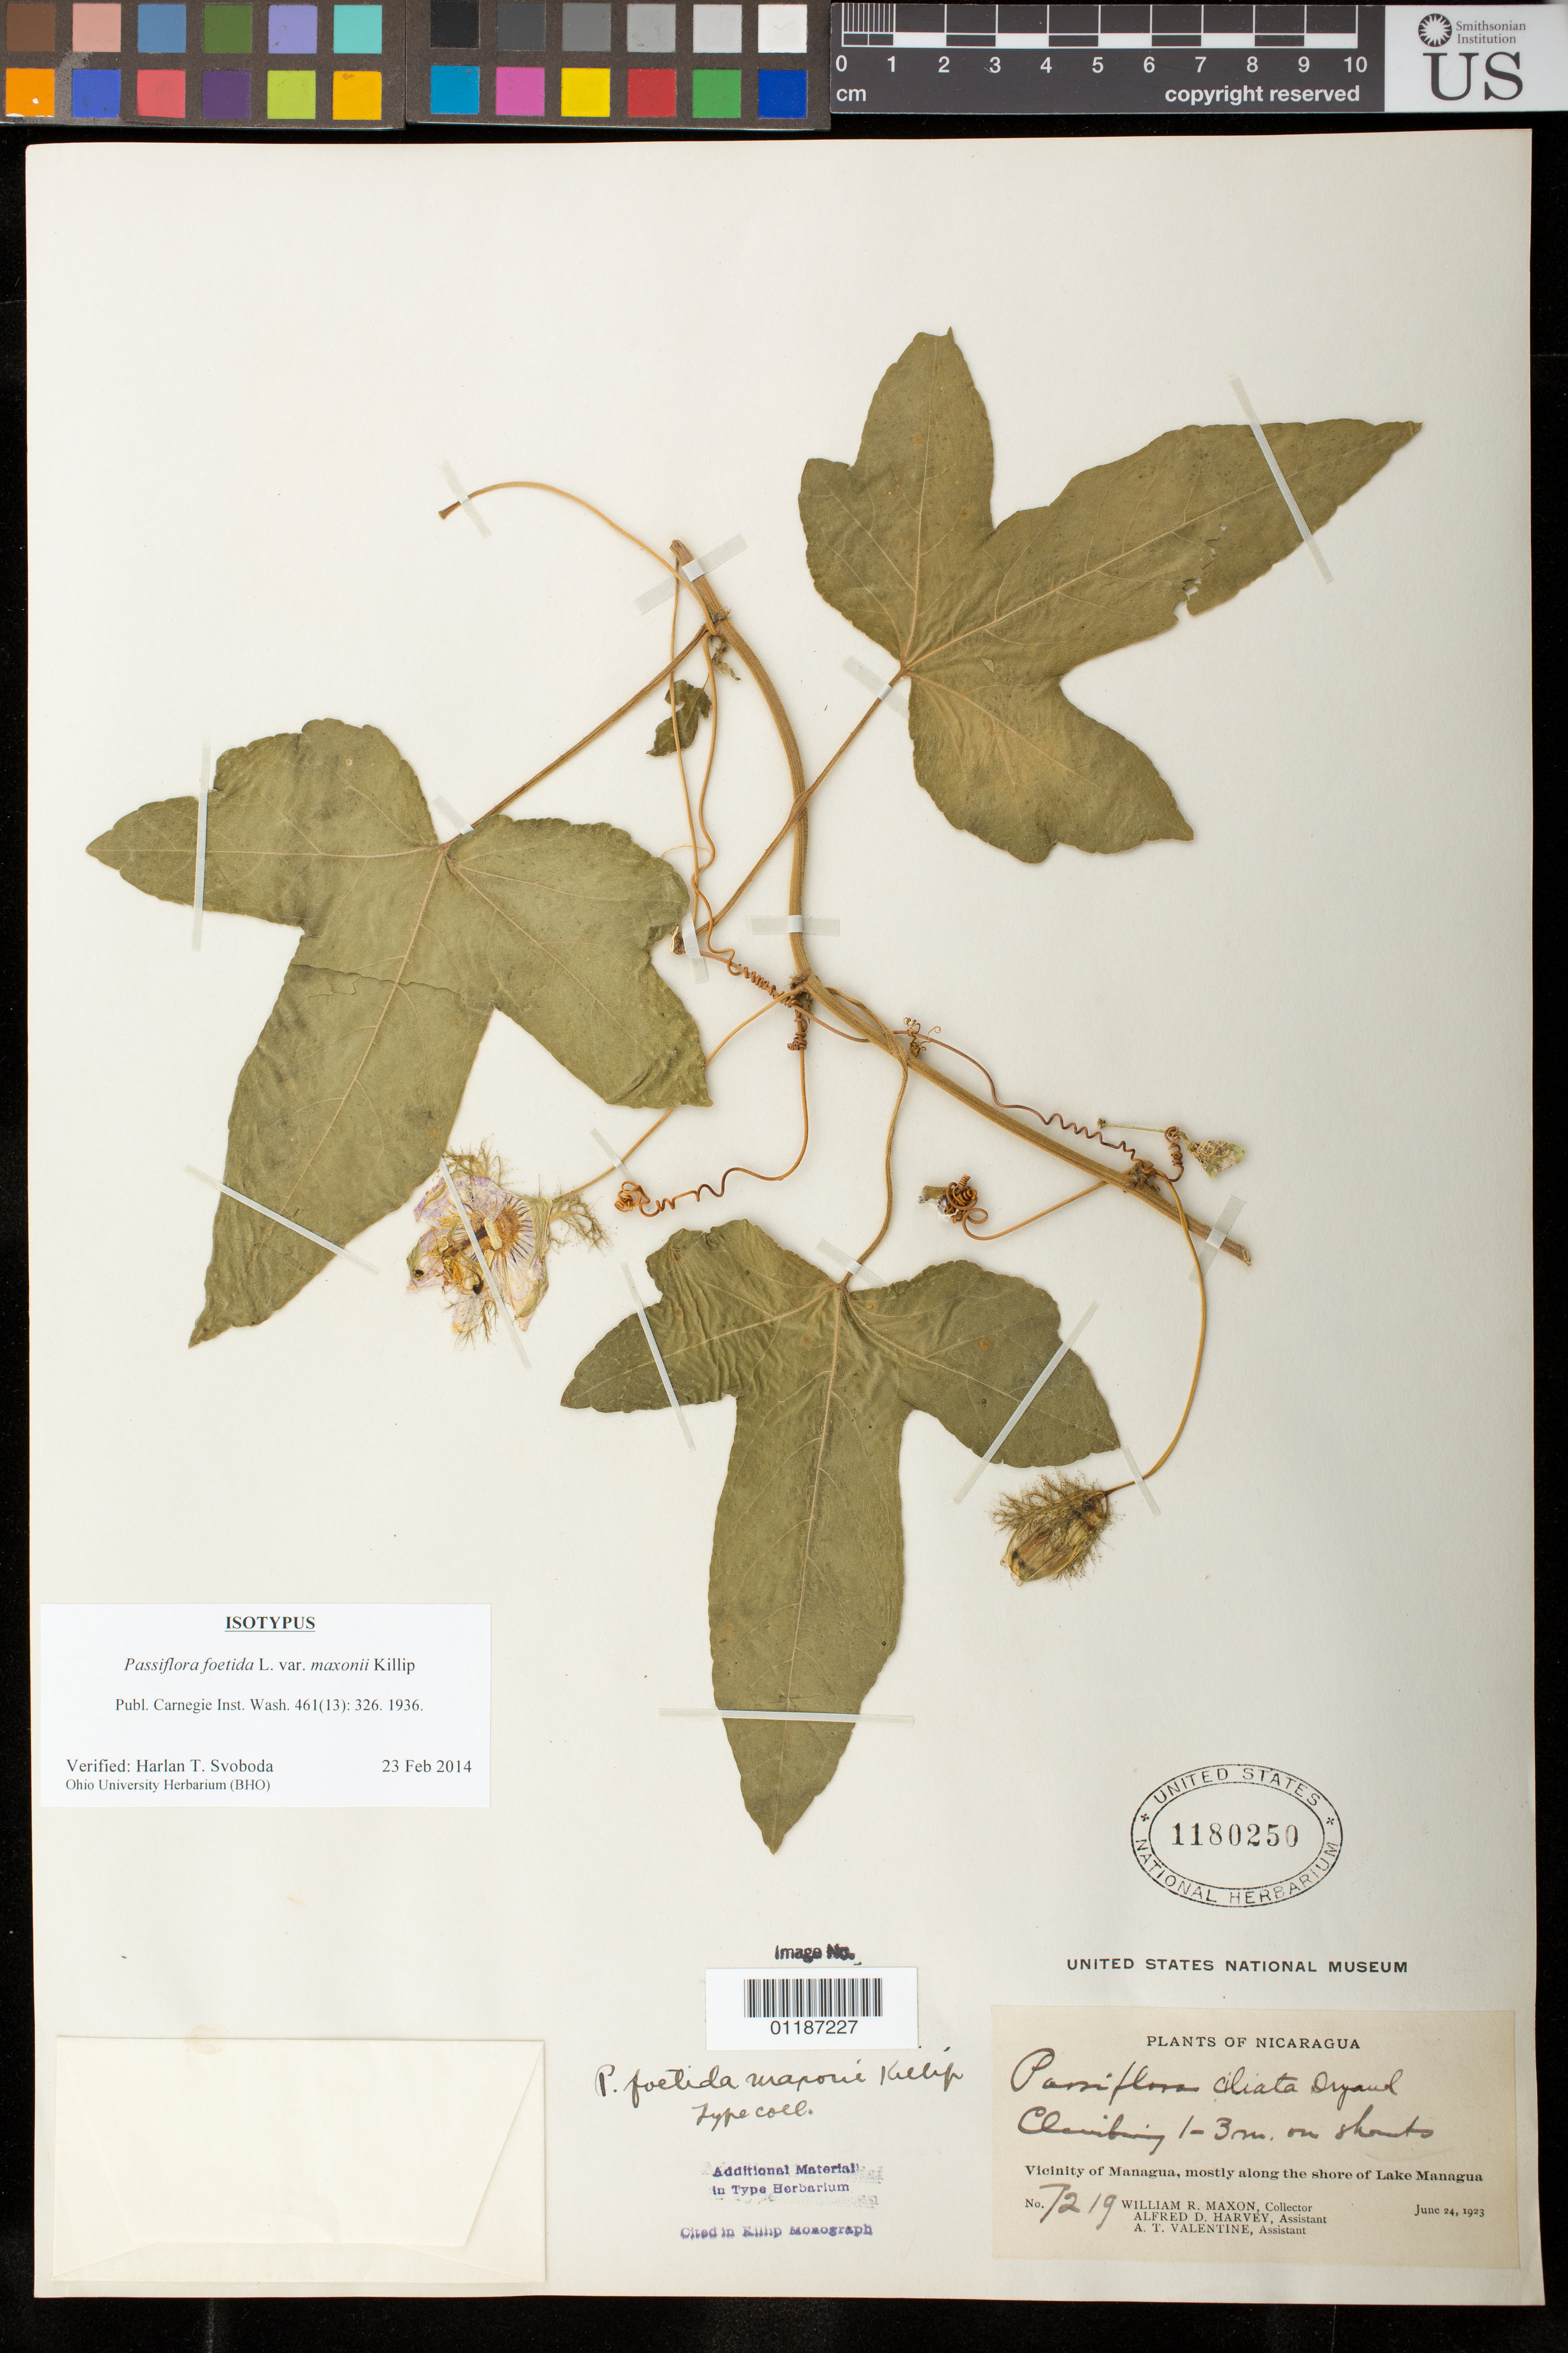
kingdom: Plantae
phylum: Tracheophyta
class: Magnoliopsida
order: Malpighiales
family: Passifloraceae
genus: Passiflora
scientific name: Passiflora foetida var. maxonii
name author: Killip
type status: Isotype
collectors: W. R. Maxon, A. D. Harvey & A. Valentine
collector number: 7219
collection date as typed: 24 Jun 1923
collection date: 1923-06-24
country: Nicaragua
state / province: Managua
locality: Vicinity of Managua, mostly along the shore of Lake Managua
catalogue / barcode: US 1180250